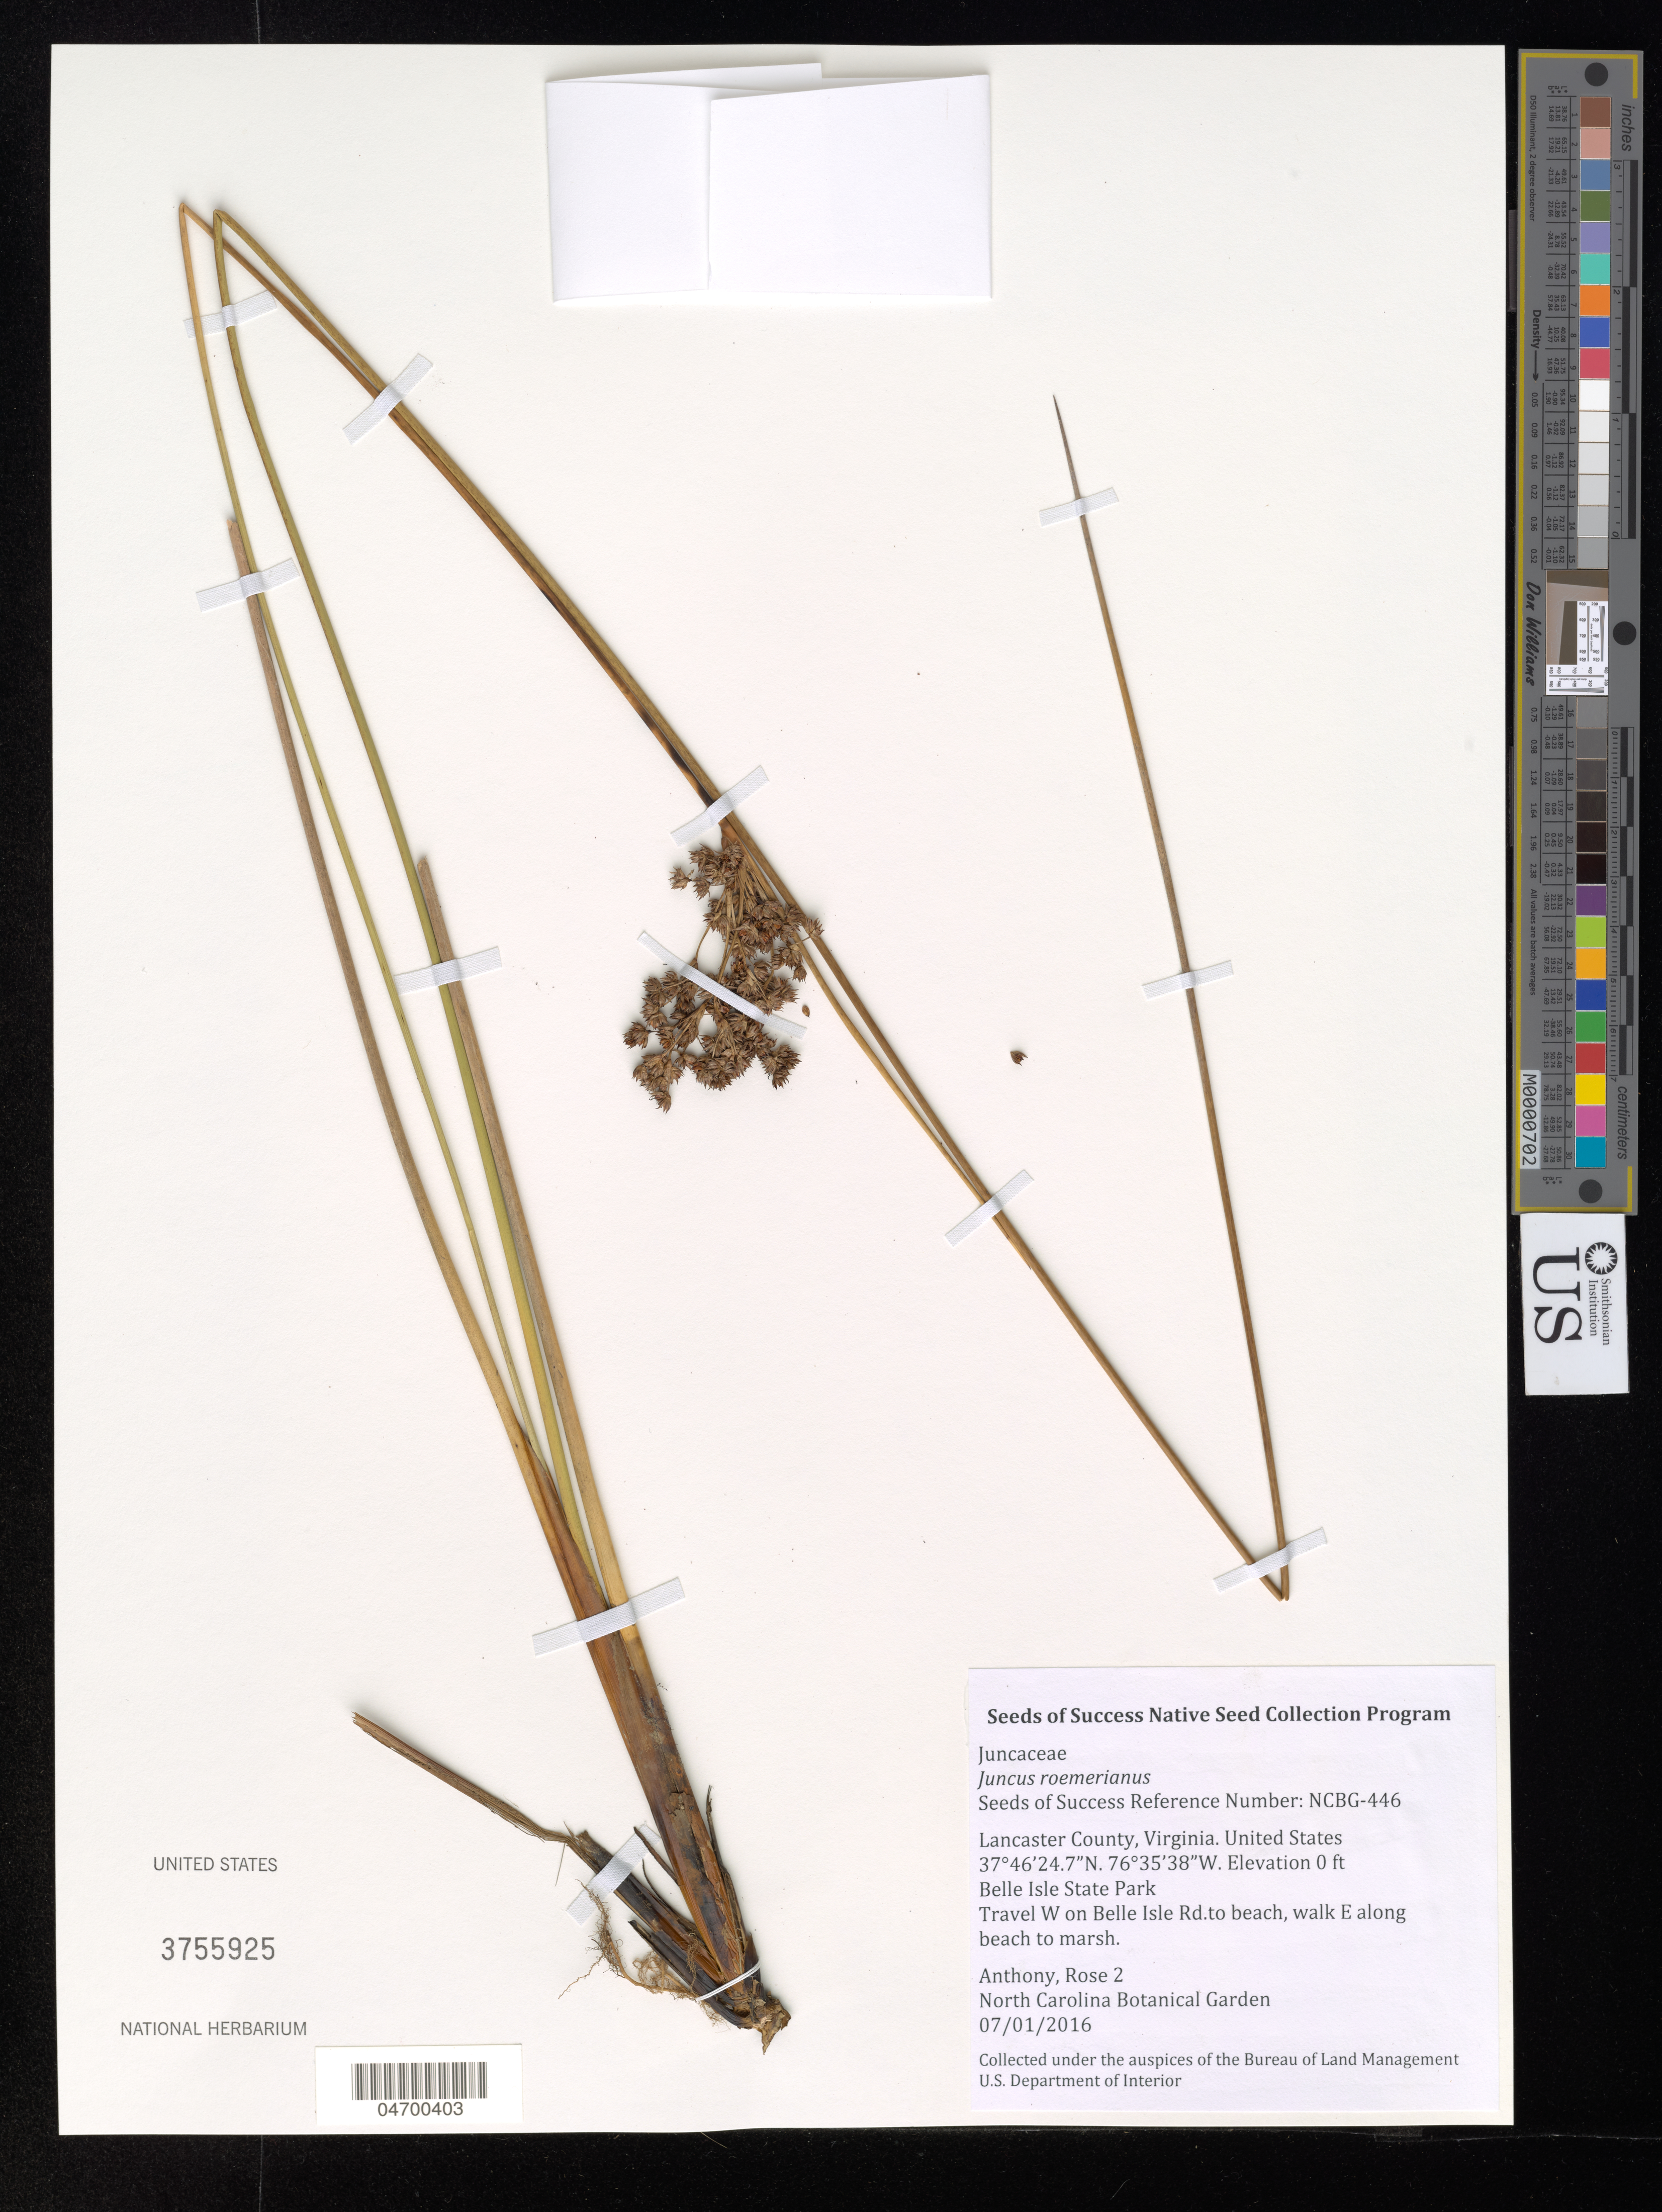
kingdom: Plantae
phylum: Tracheophyta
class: Liliopsida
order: Poales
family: Juncaceae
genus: Juncus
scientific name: Juncus roemerianus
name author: Scheele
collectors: R. Anthony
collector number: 2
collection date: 2016-07-01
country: United States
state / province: Virginia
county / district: Lancaster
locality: Lancaster County. Belle Isle State Park. Travel W on Belle Isle Rd. to beach, walk E along beach to marsh.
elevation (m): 0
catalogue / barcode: US 3755925